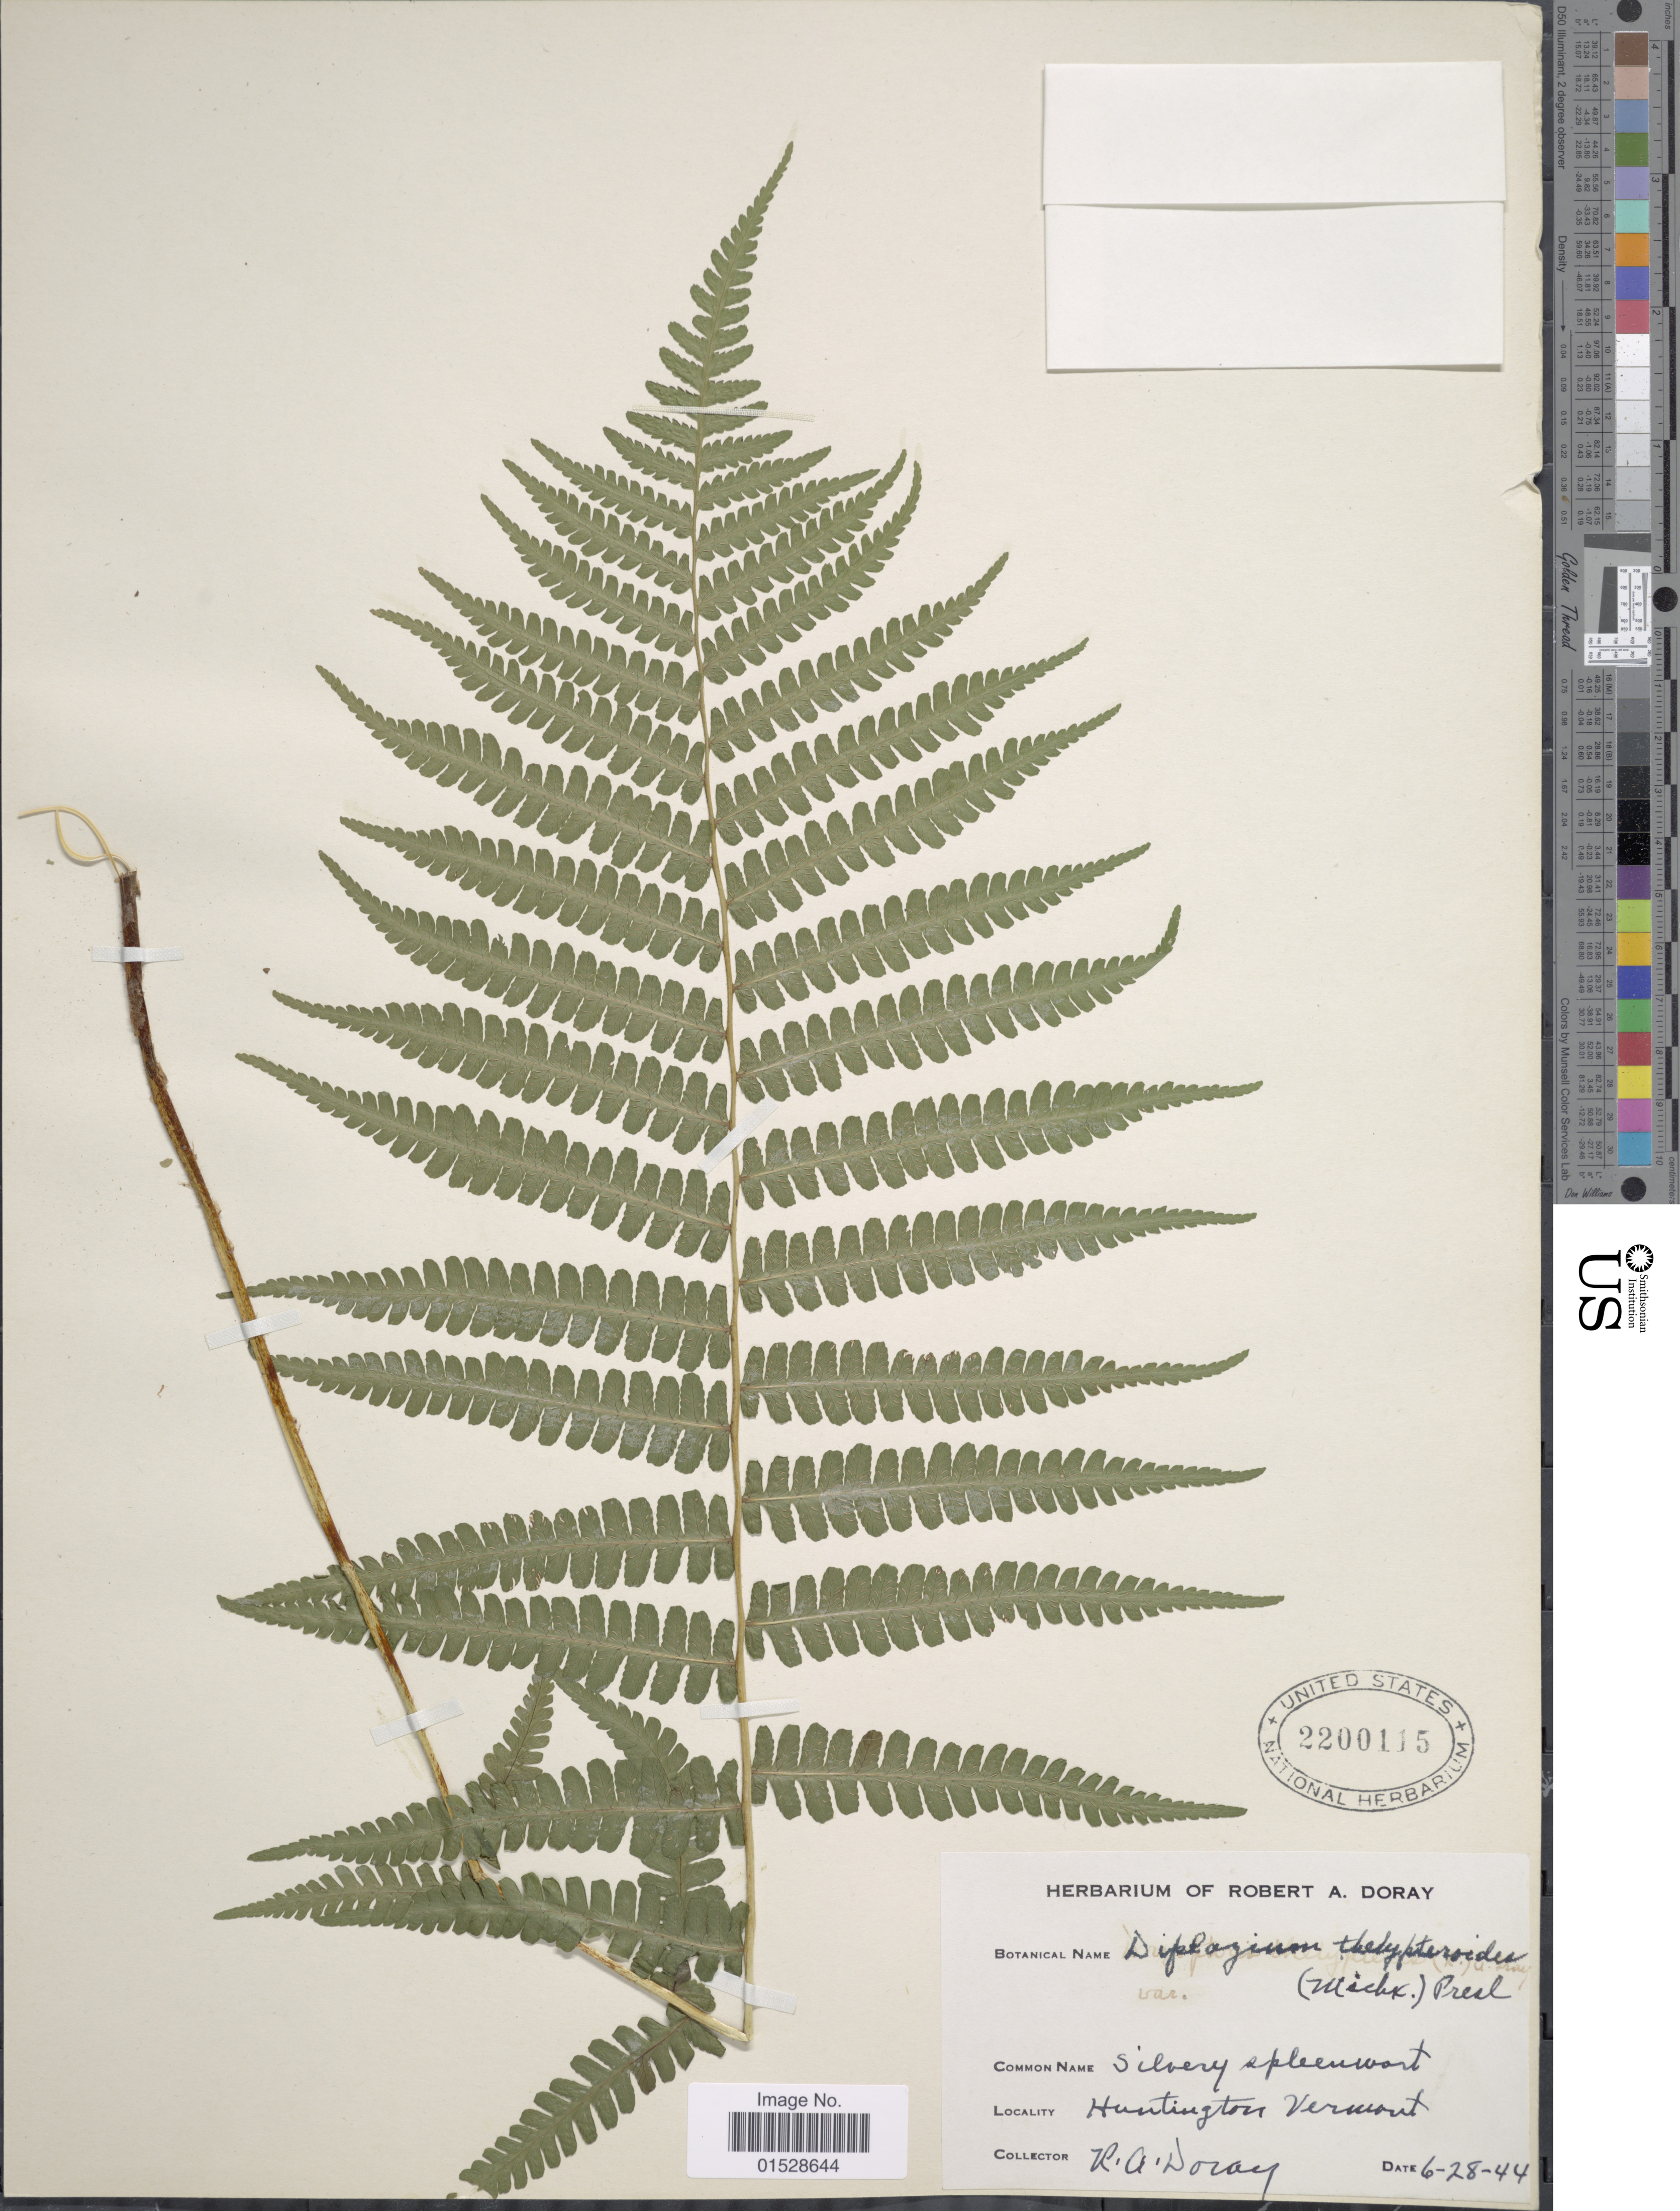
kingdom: Plantae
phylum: Tracheophyta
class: Polypodiopsida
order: Polypodiales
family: Athyriaceae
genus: Deparia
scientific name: Deparia acrostichoides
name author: (Sw.) M. Kato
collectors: R. Doray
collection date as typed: Transcribed d/m/y: 28/6/44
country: United States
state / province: Vermont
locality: Huntington, Vermont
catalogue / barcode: US 2200115